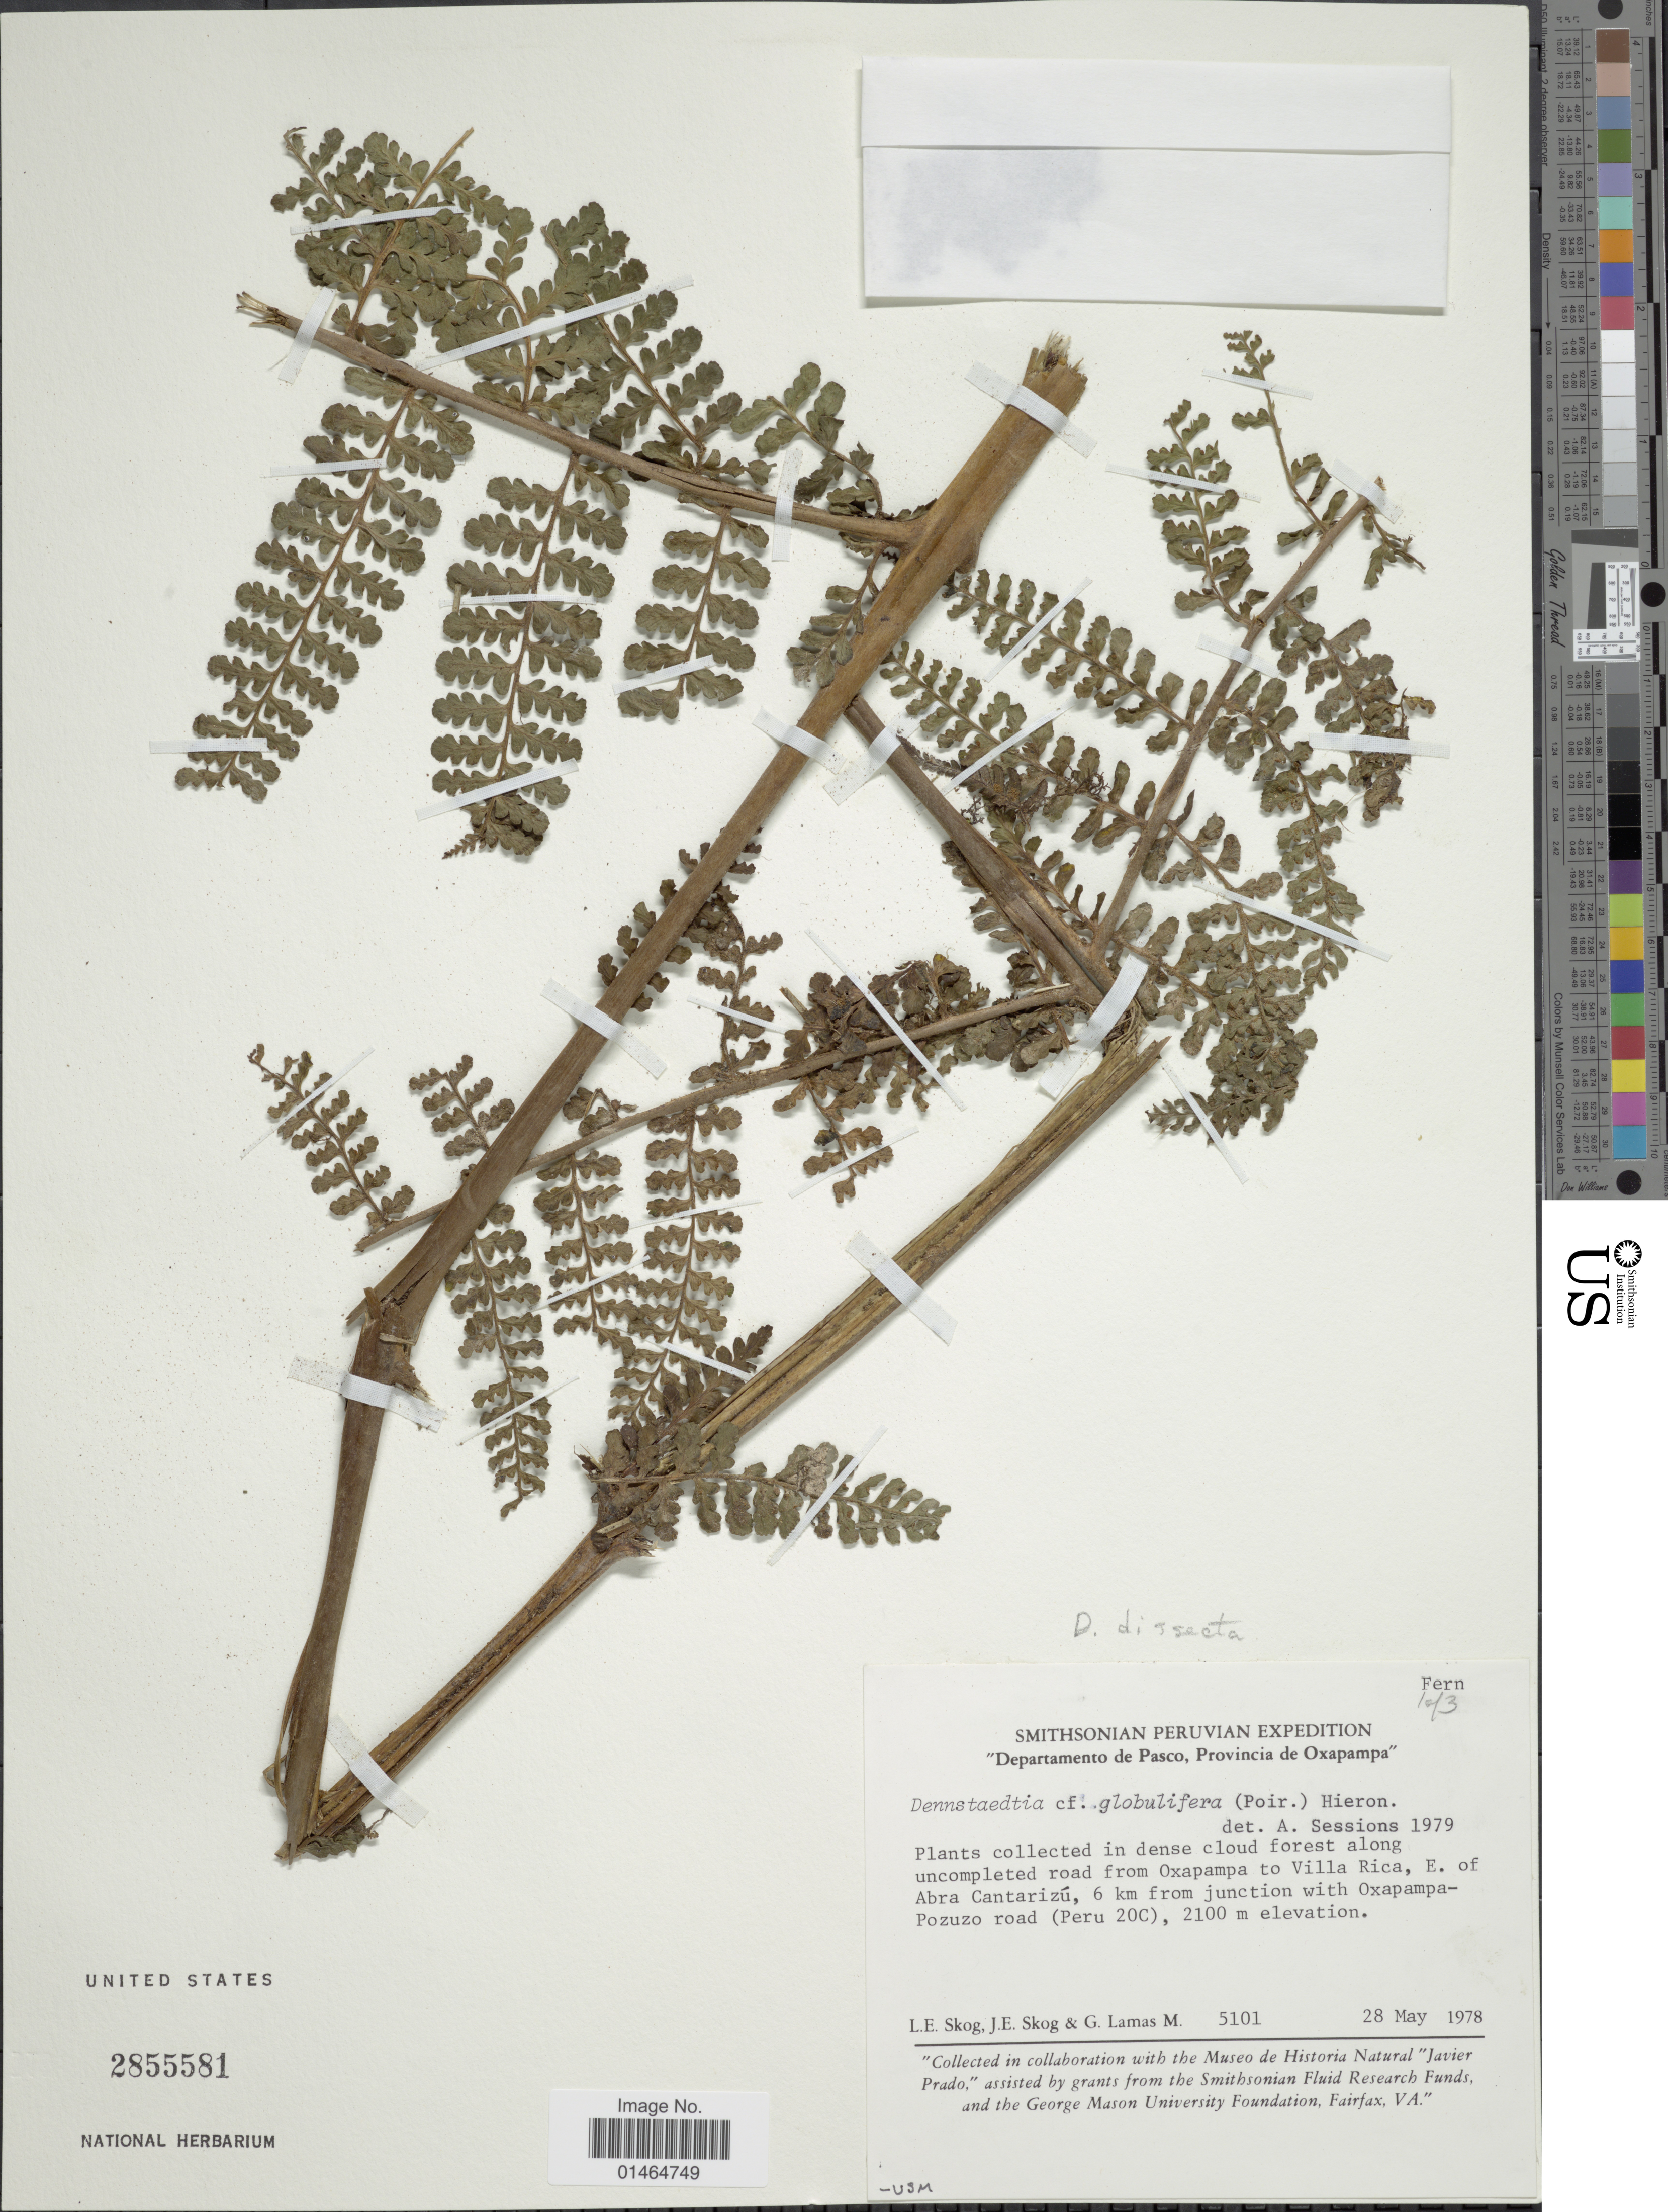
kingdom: Plantae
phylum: Tracheophyta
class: Polypodiopsida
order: Polypodiales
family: Dennstaedtiaceae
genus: Dennstaedtia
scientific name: Dennstaedtia dissecta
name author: (Sw.) T. Moore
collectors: L. E. Skog, J. E. Skog & G. Lamas M.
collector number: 5101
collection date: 1978-05-28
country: Peru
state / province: Pasco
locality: Provincia de Oxapampa. Plants collected in dense cloud forest along umcompleted road from Oxapampa to Villa Rica, E. of Abra Cantarizú, 6 km from junction with Oxapampa-Pozuzo road (Peru 20C)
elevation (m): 2100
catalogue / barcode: US 2855581